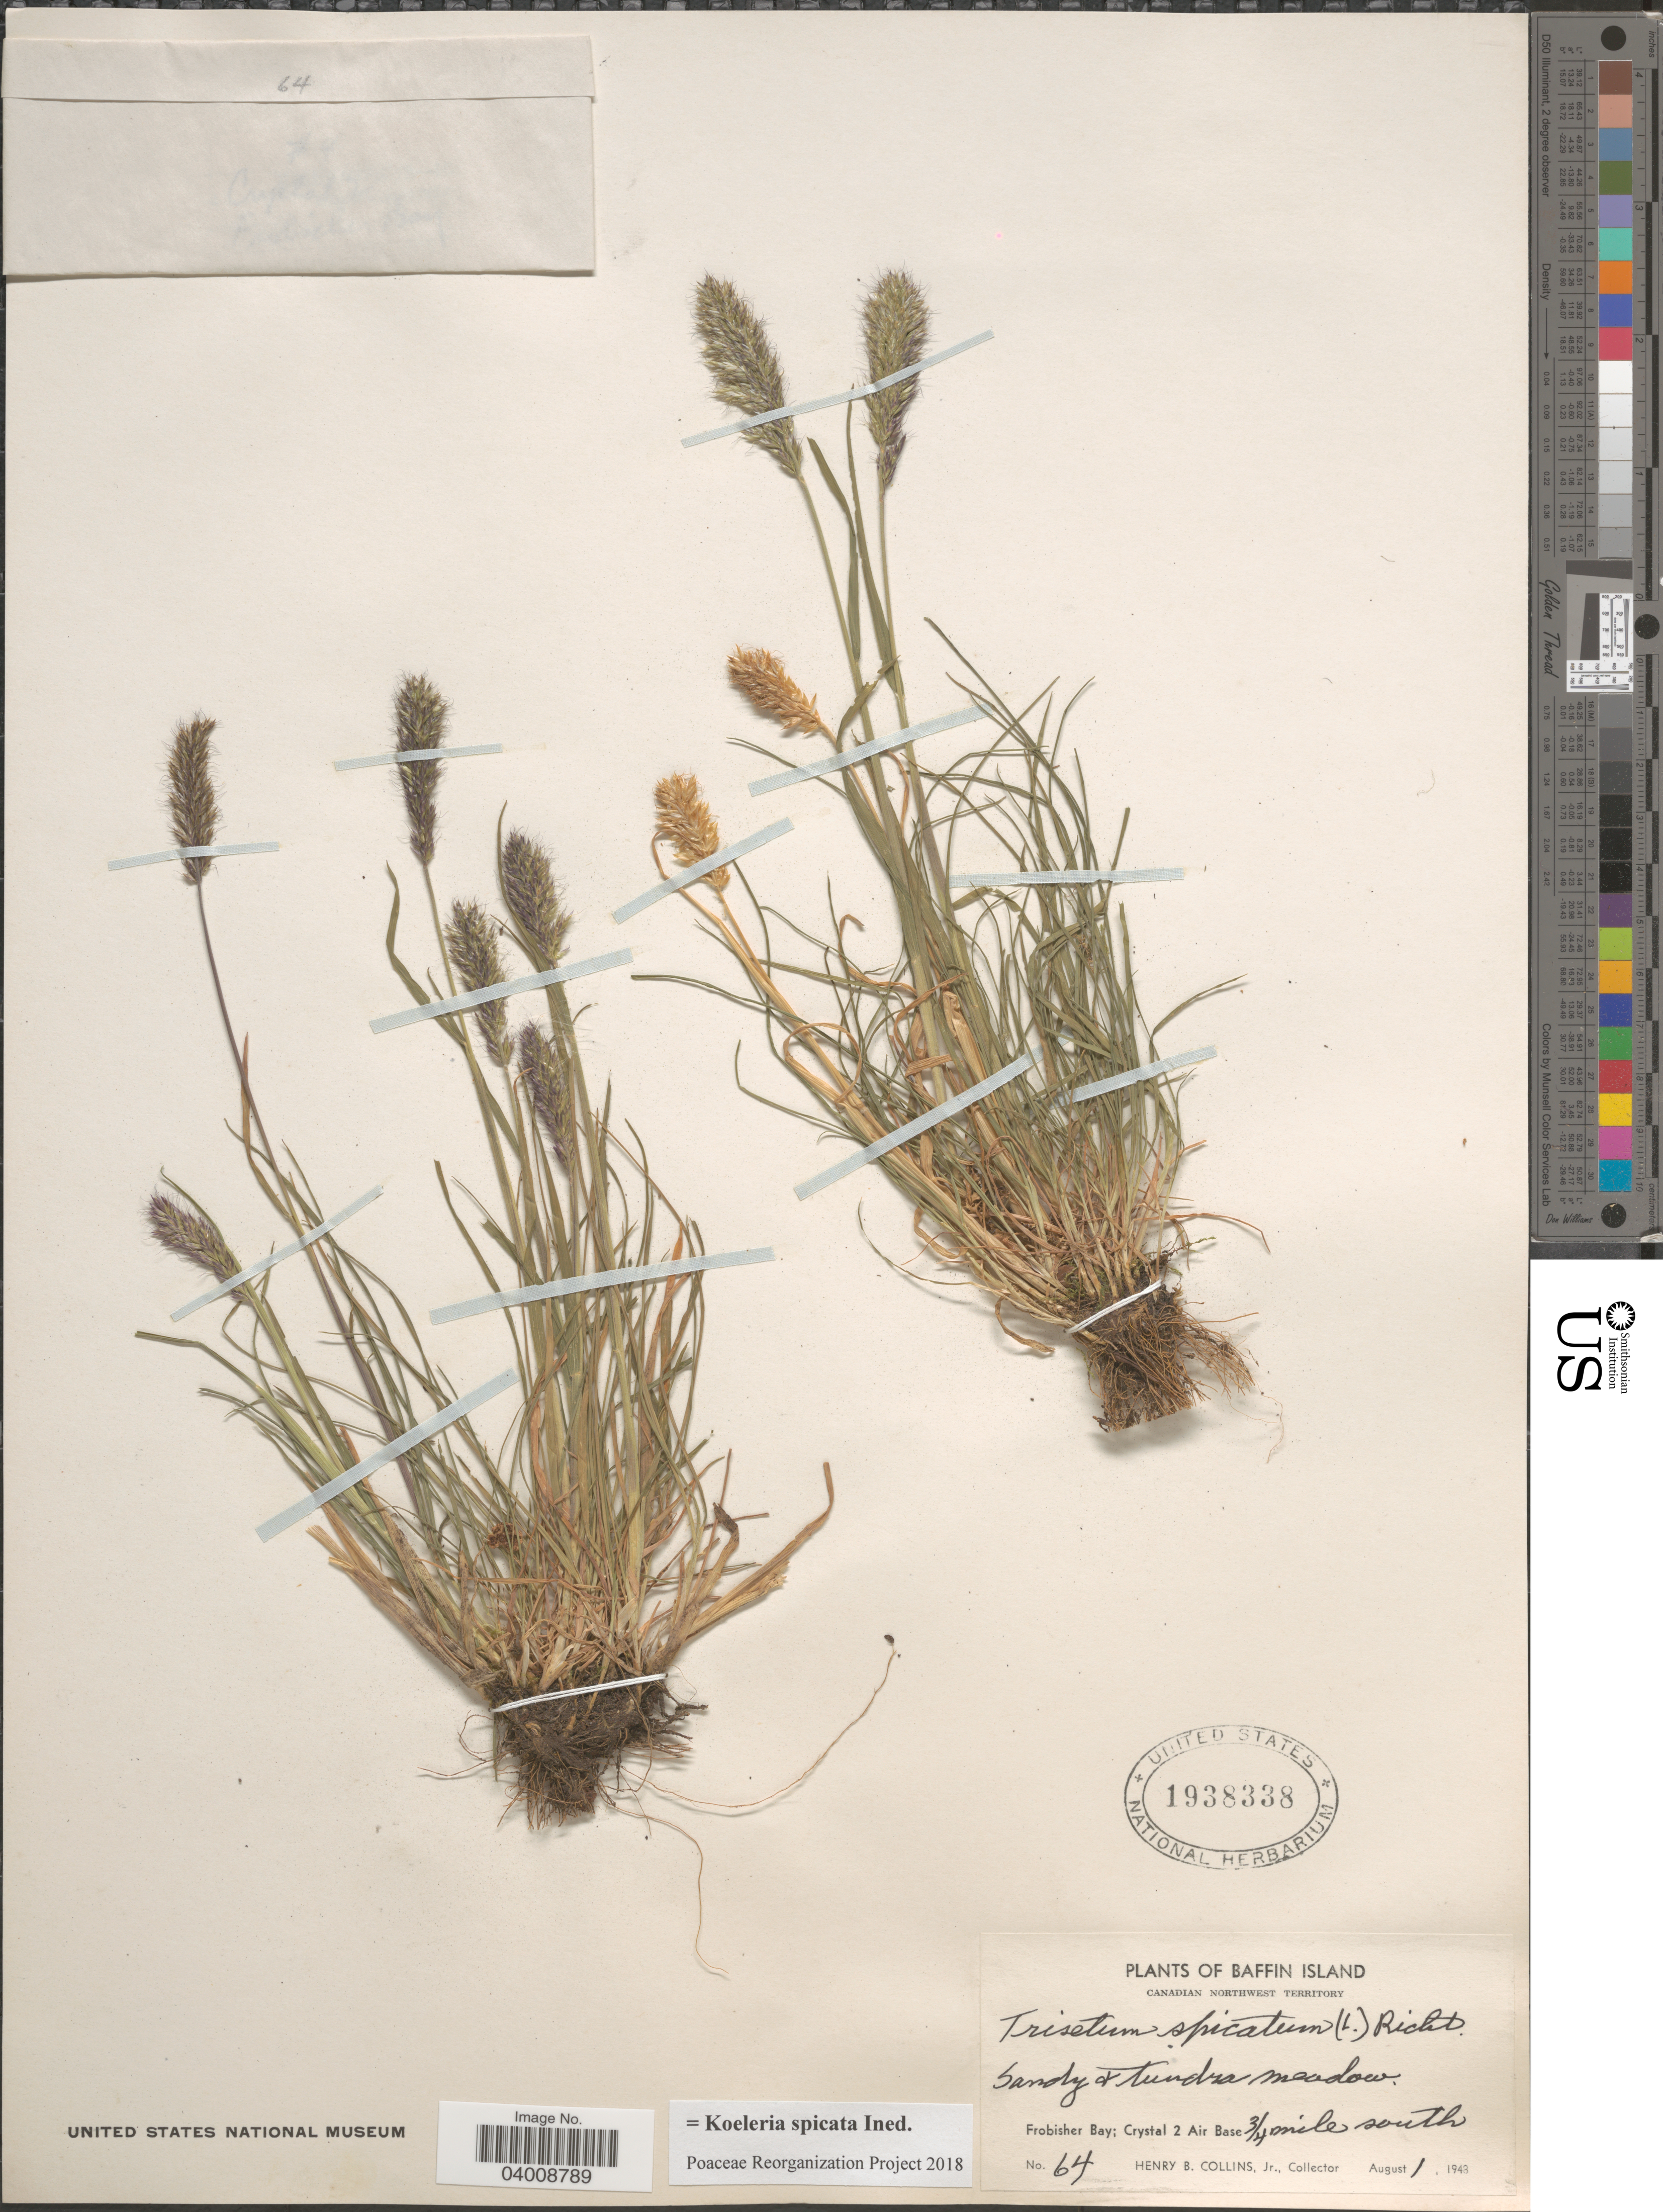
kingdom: Plantae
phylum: Tracheophyta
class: Liliopsida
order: Poales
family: Poaceae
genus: Koeleria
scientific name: Koeleria spicata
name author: (L.) Barberá et al.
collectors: H. Collins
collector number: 64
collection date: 1948-08-01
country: Canada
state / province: Northwest Territories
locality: Baffin Island. Canadian Northwest Territory. Frobisher Bay; Crystal 2 Air Base ¾ mile south.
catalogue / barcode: US 1938338